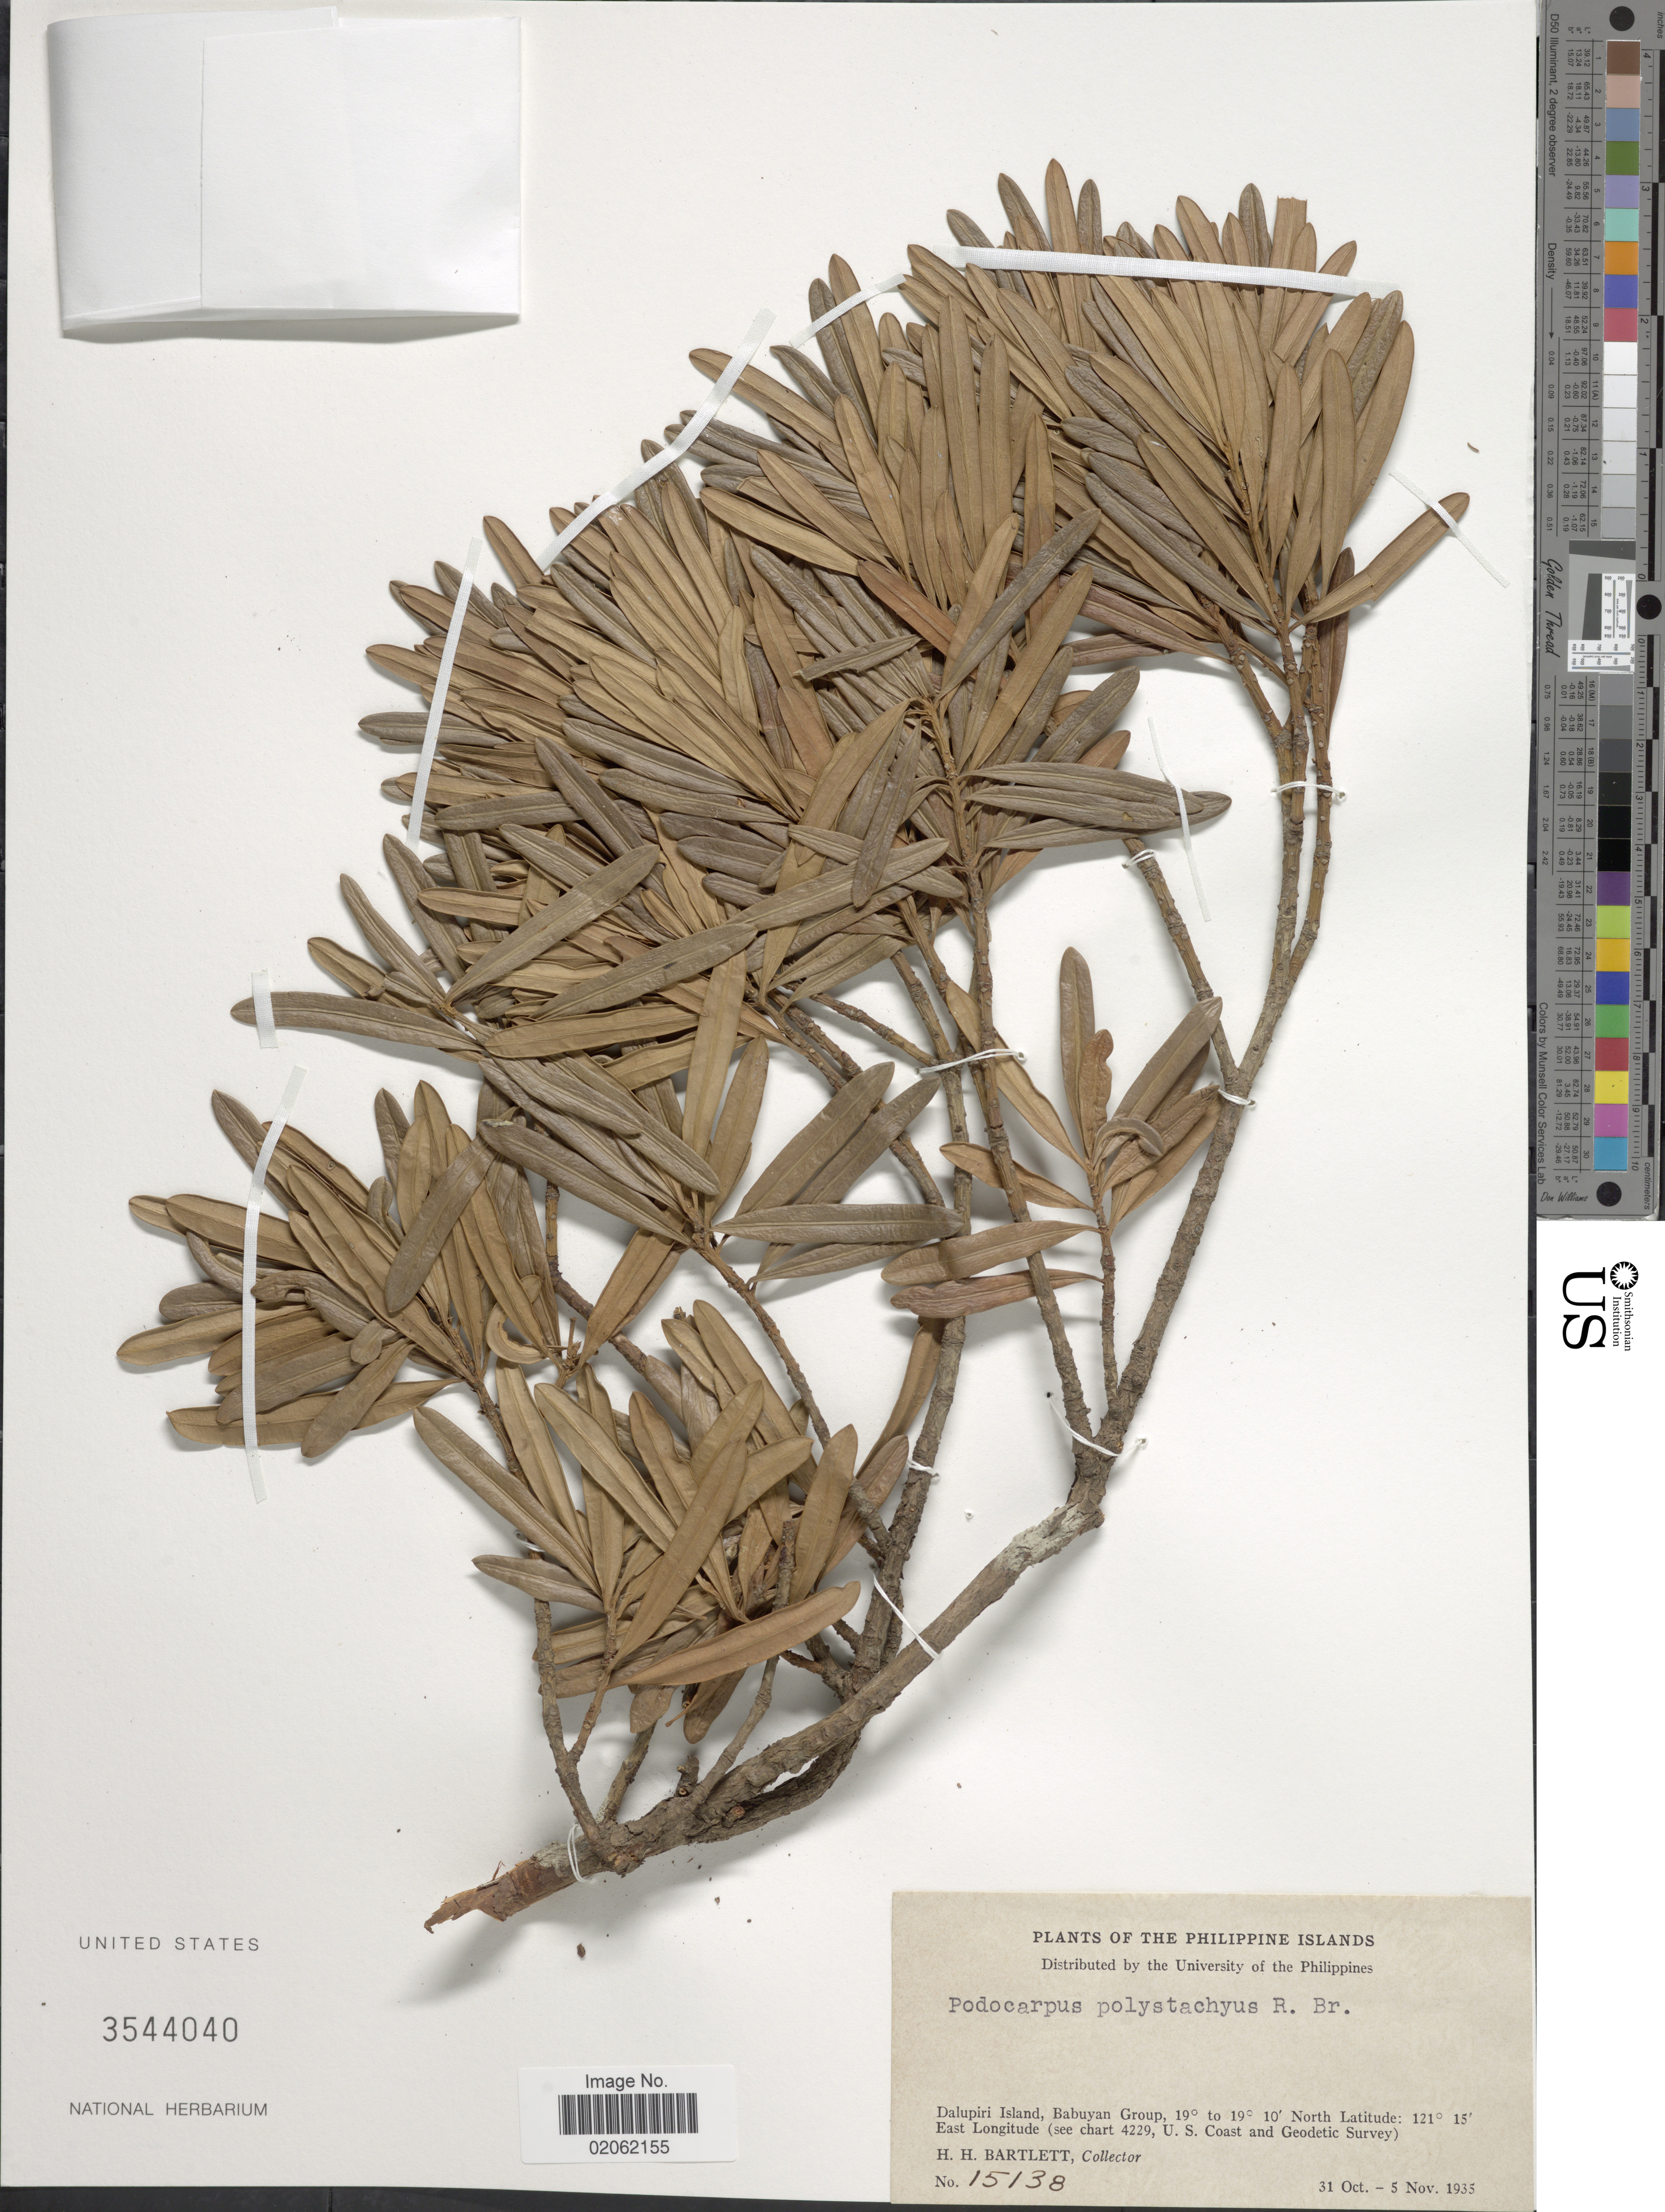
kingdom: Plantae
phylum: Tracheophyta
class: Pinopsida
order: Pinales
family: Podocarpaceae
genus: Podocarpus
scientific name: Podocarpus polystachyus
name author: R. Br. ex Endl.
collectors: H. H. Bartlett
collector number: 15138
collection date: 1935-10-31/1935-11-05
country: Philippines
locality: The Philippine Islands, Dalupiri Island, Babuyan Group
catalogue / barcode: US 3544040